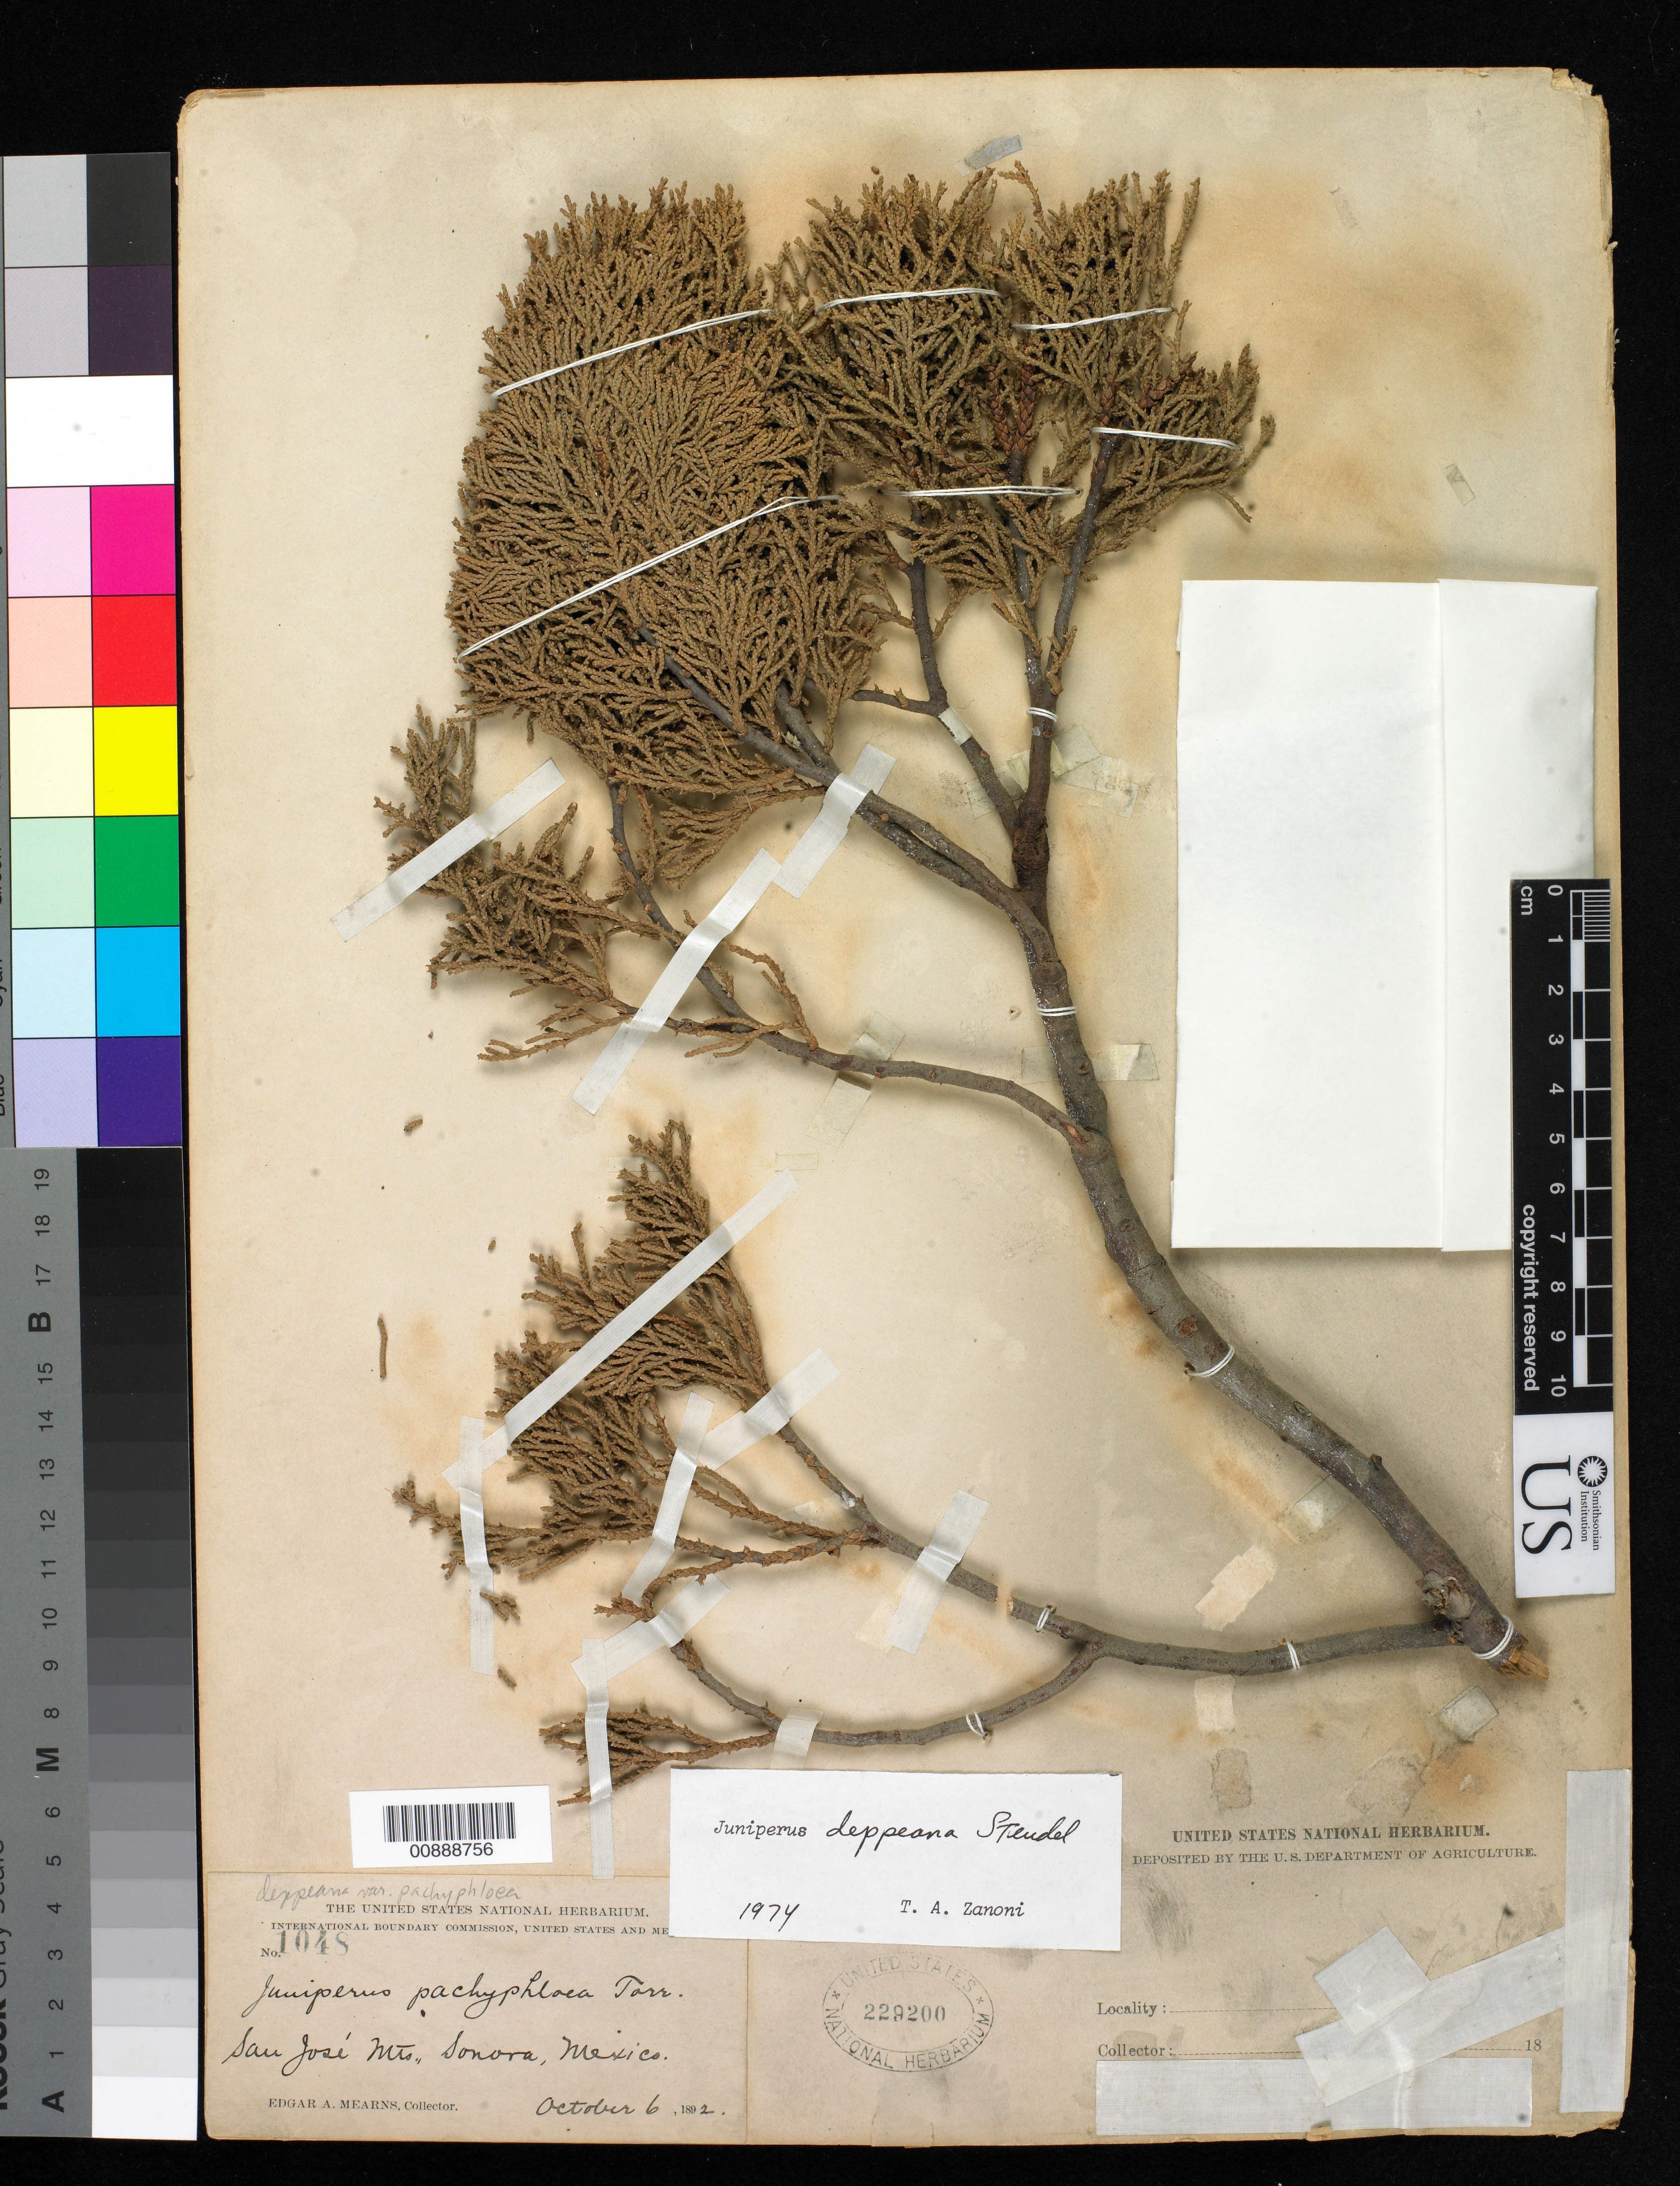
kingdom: Plantae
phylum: Tracheophyta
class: Pinopsida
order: Pinales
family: Cupressaceae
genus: Juniperus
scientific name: Juniperus deppeana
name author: Steud.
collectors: E. A. Mearns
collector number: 1048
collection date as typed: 06 Oct 1892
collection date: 1892-10-06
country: Mexico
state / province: Sonora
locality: San José Mts., Sonora.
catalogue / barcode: US 229200